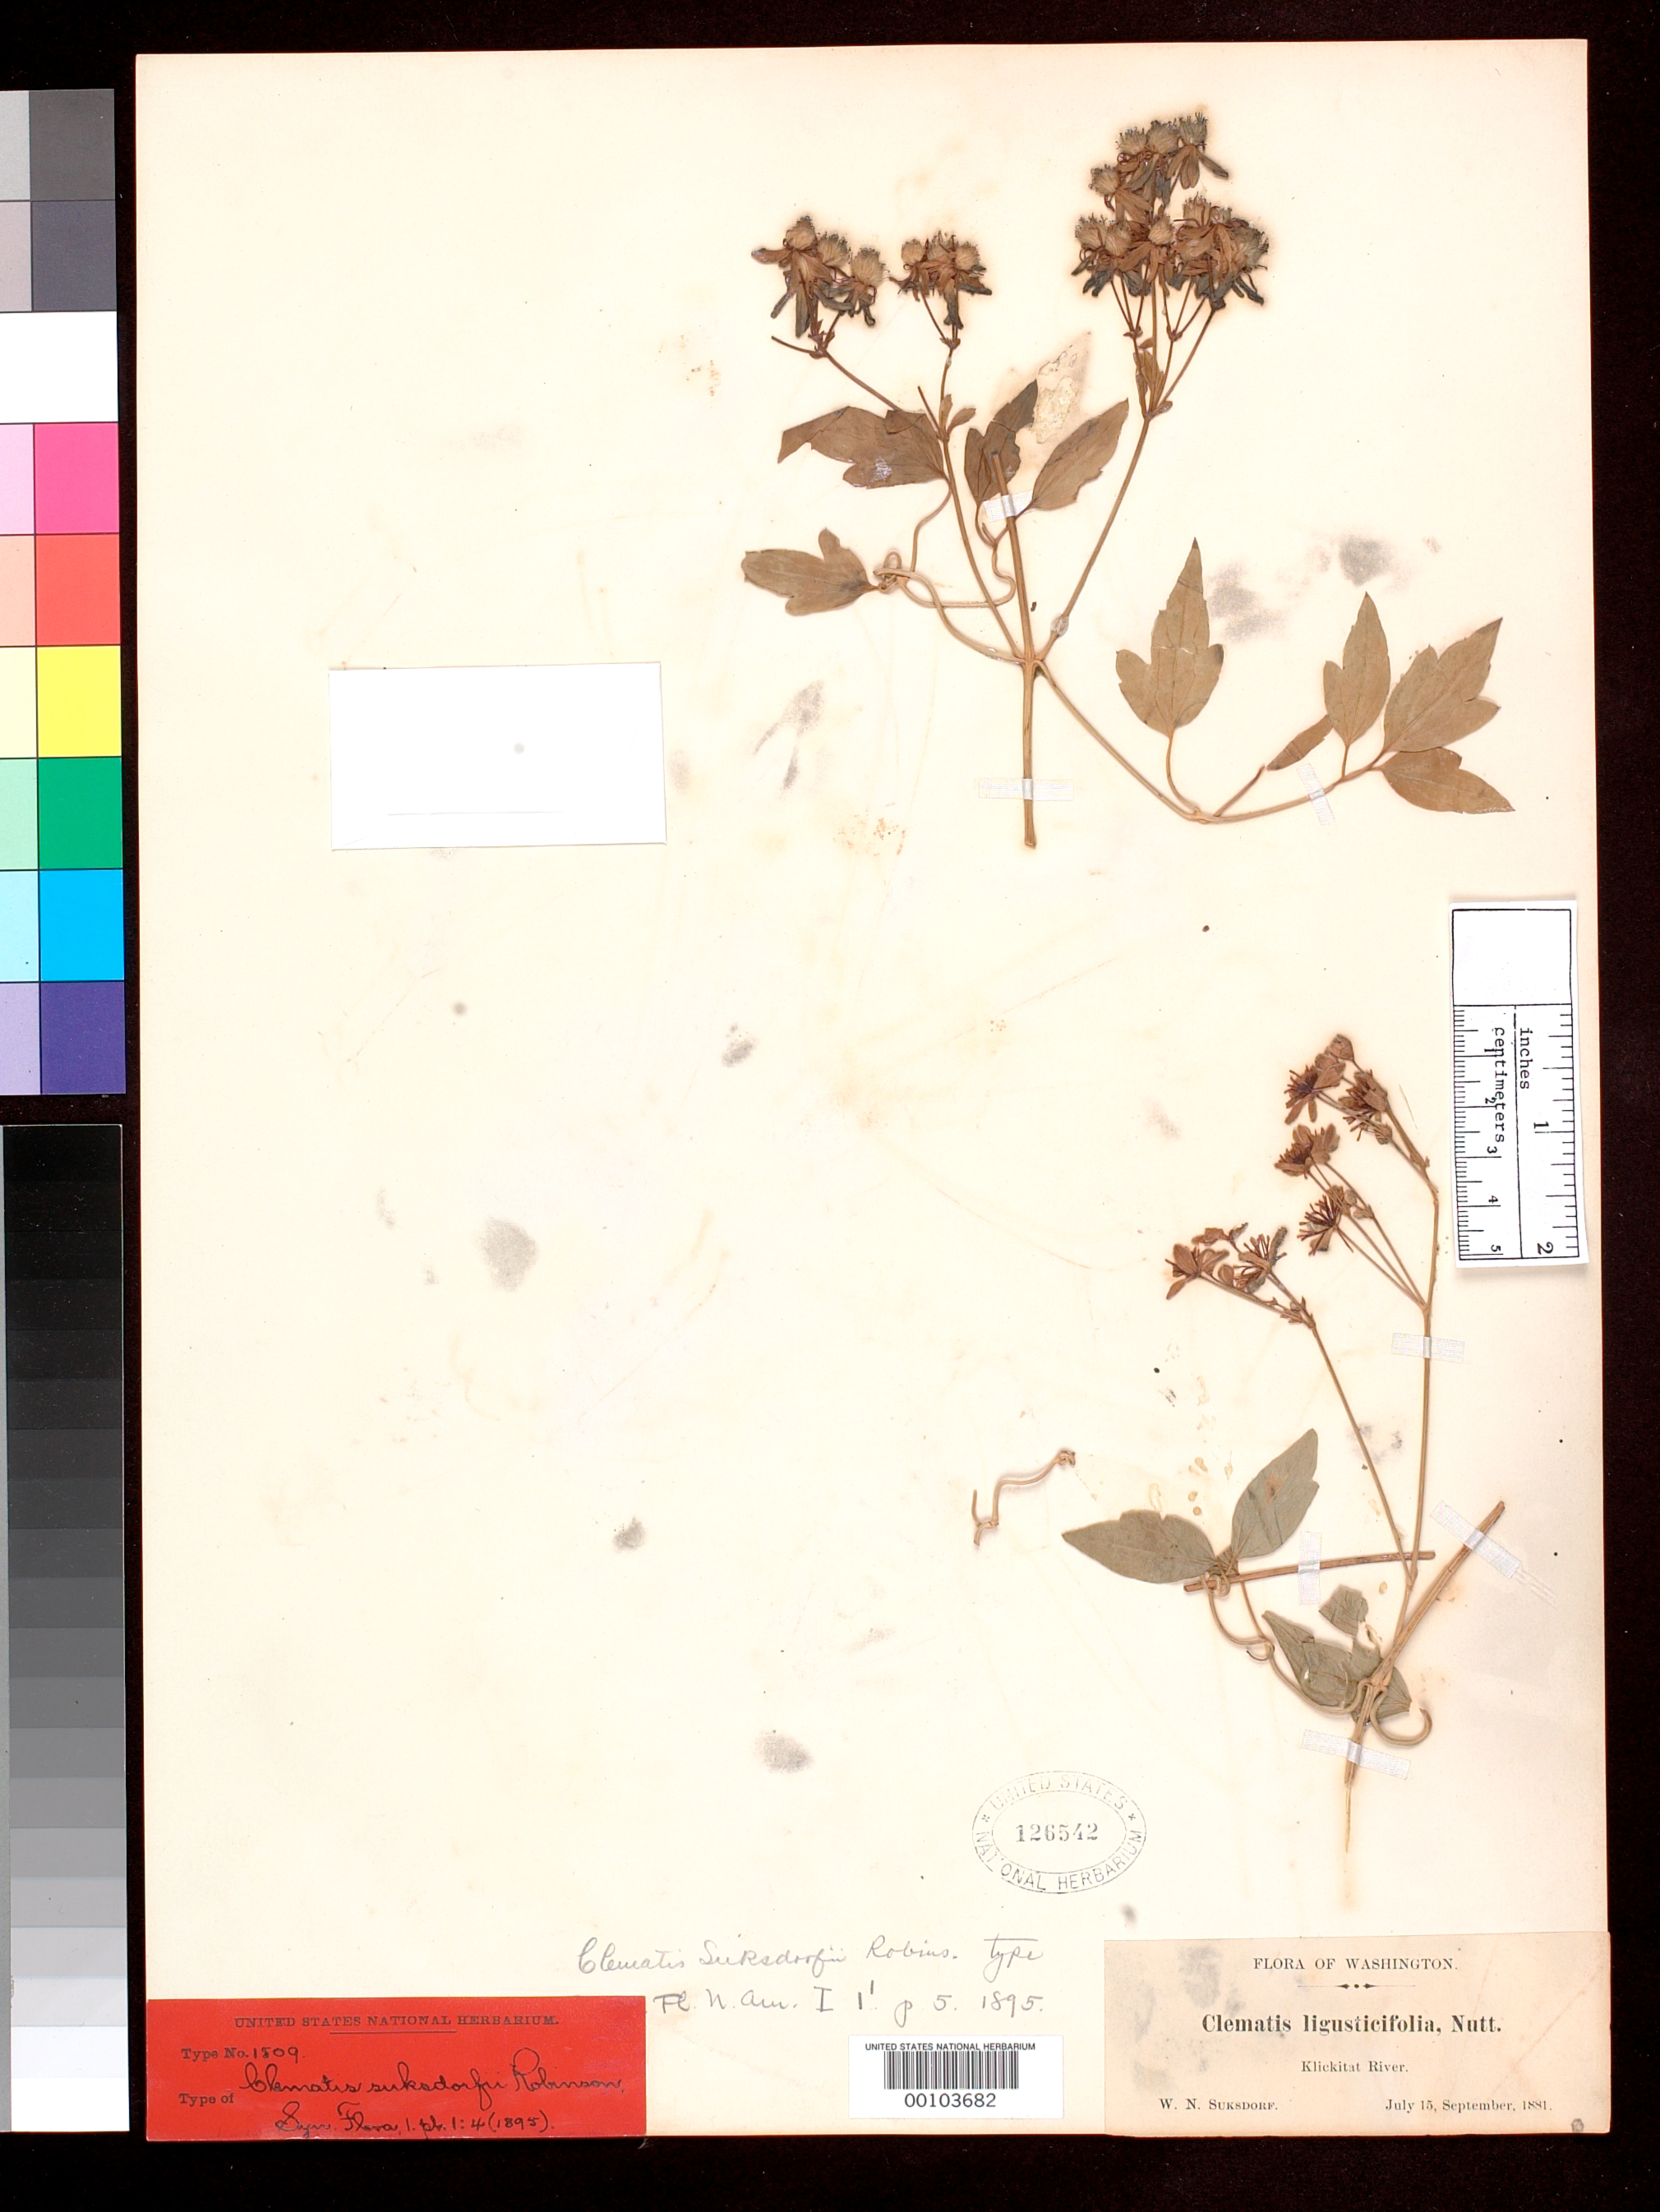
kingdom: Plantae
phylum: Tracheophyta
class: Magnoliopsida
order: Ranunculales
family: Ranunculaceae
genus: Clematis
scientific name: Clematis suksdorfii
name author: B.L. Rob. in A. Gray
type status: Isosyntype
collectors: W. N. Suksdorf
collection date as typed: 15 Jul 1881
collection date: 1881-07-15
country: United States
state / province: Washington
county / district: Klickitat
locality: Klikitat River.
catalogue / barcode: US 126542